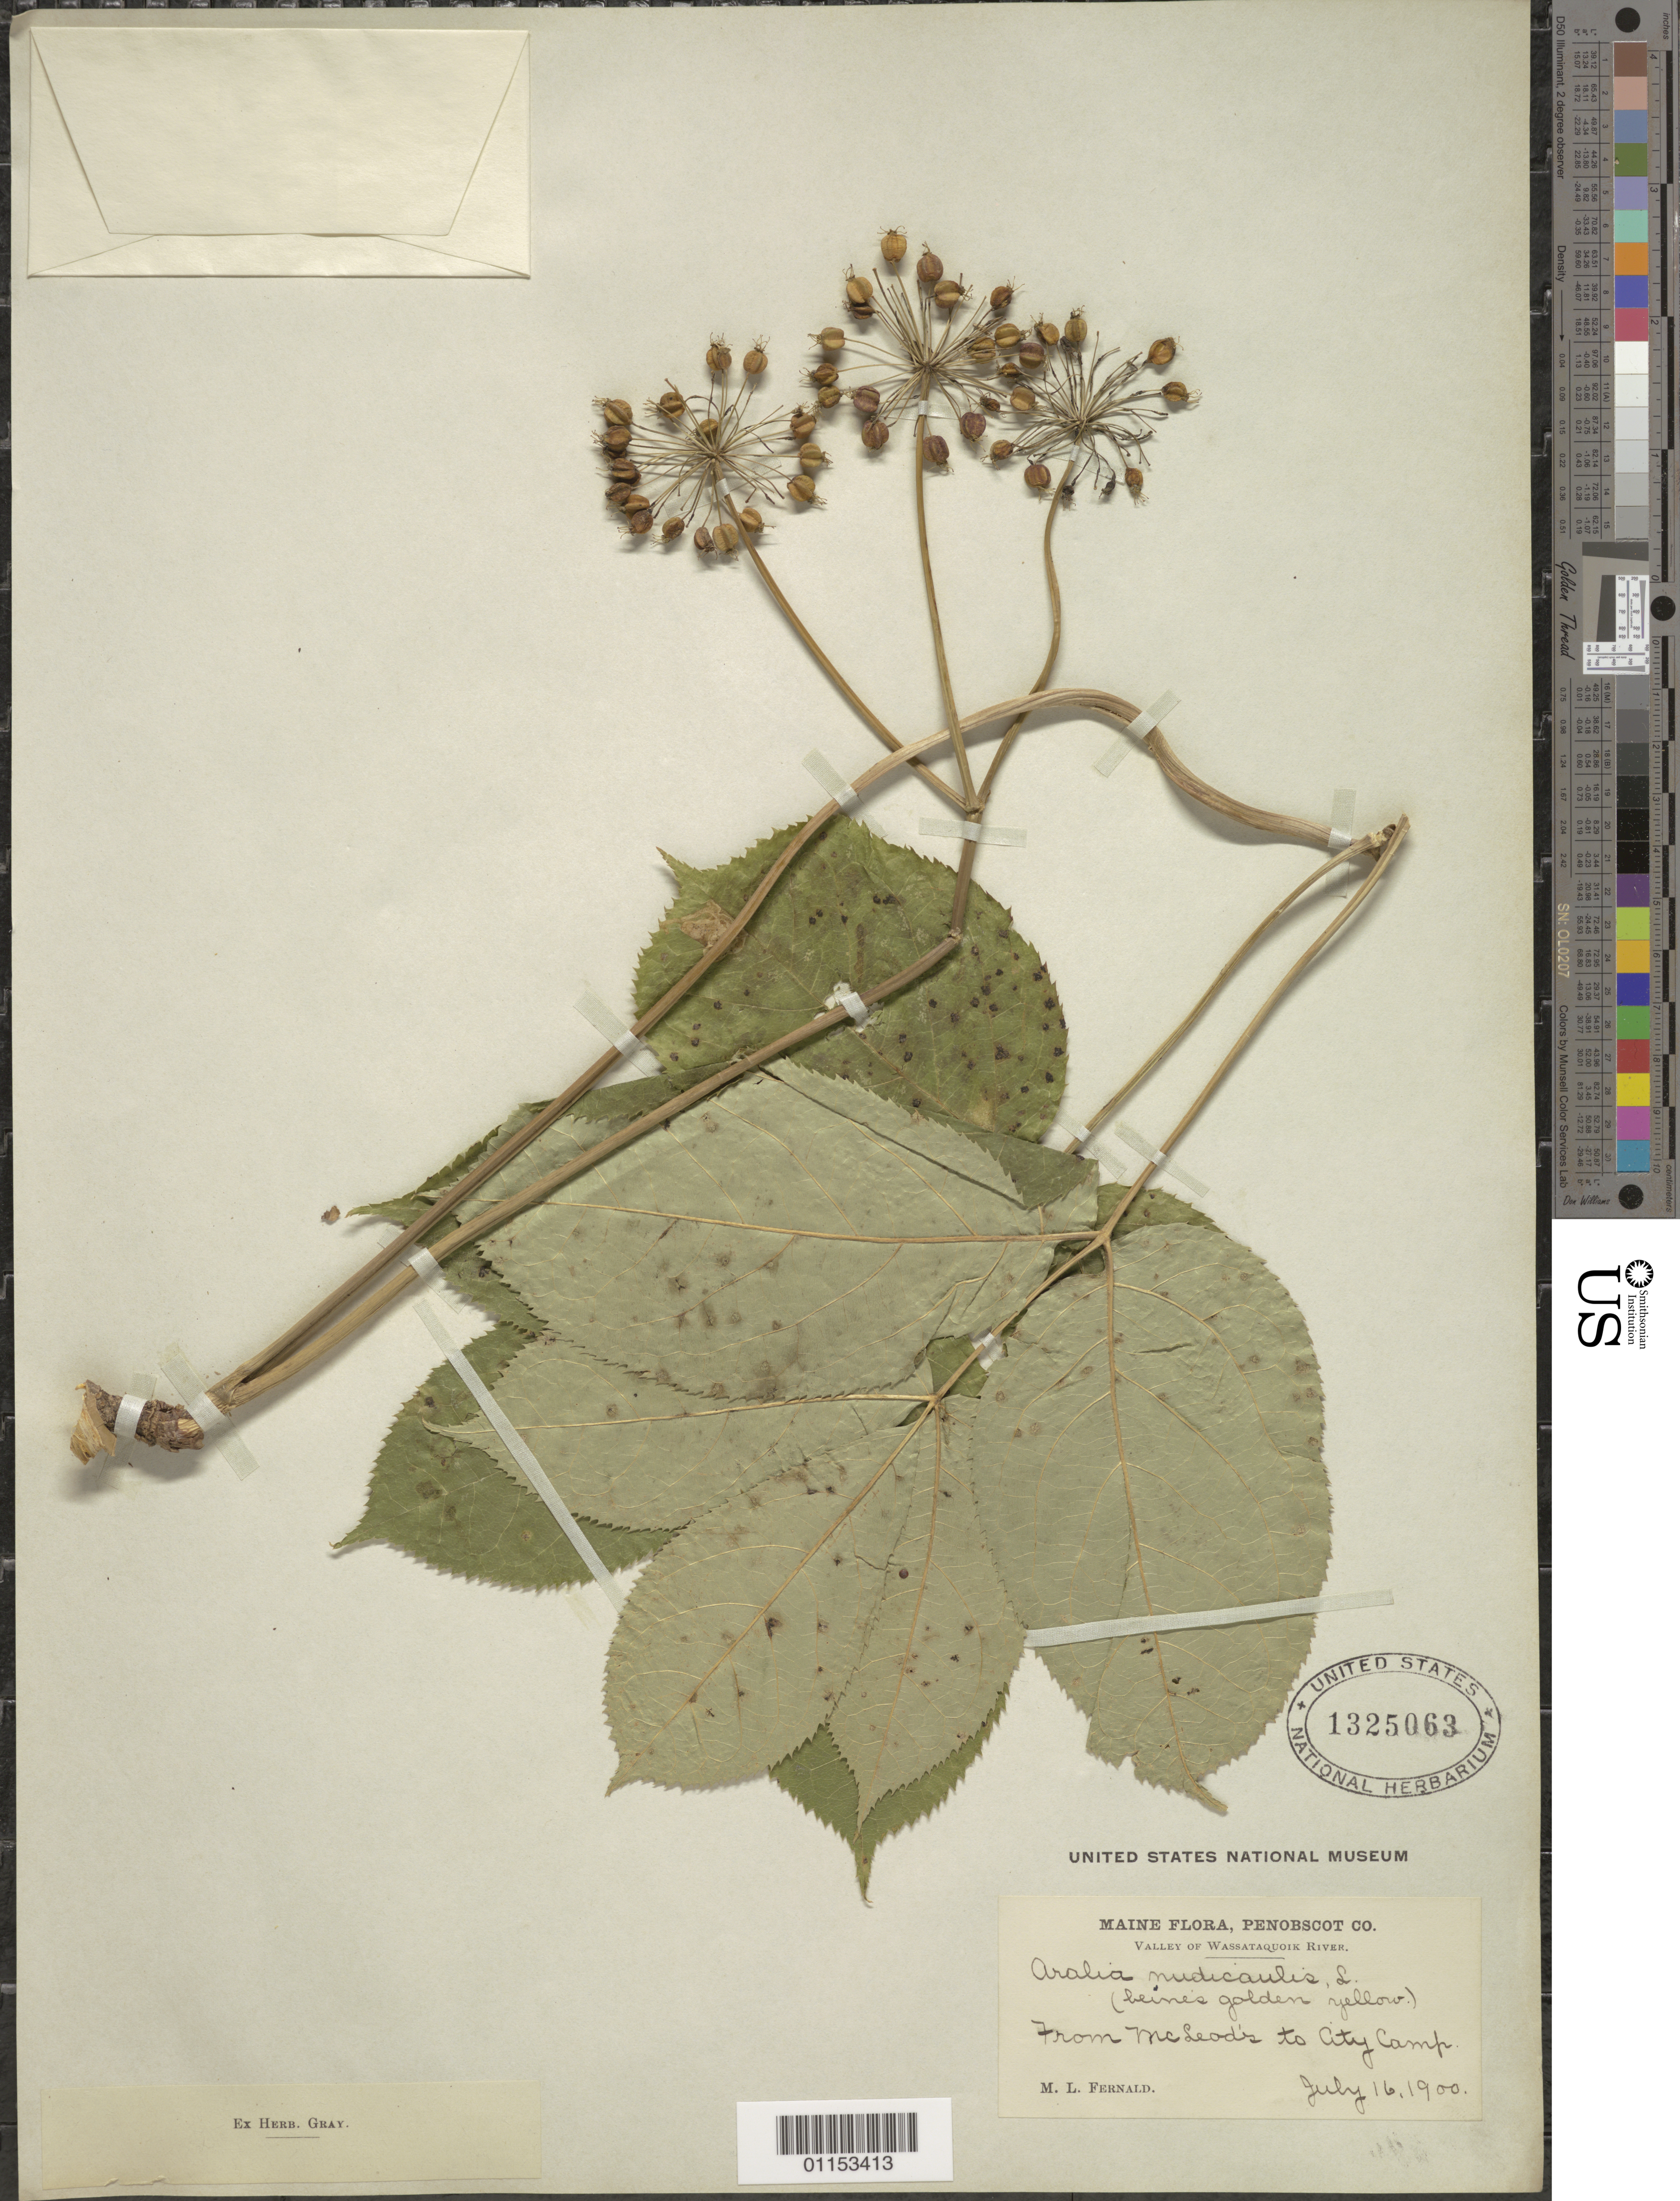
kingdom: Plantae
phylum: Tracheophyta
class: Magnoliopsida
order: Apiales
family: Araliaceae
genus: Aralia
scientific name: Aralia nudicaulis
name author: L.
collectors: M. L. Fernald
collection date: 1900-07-16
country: United States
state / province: Maine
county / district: Penobscot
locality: From McLeod's to City Camp.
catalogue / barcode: US 1325063